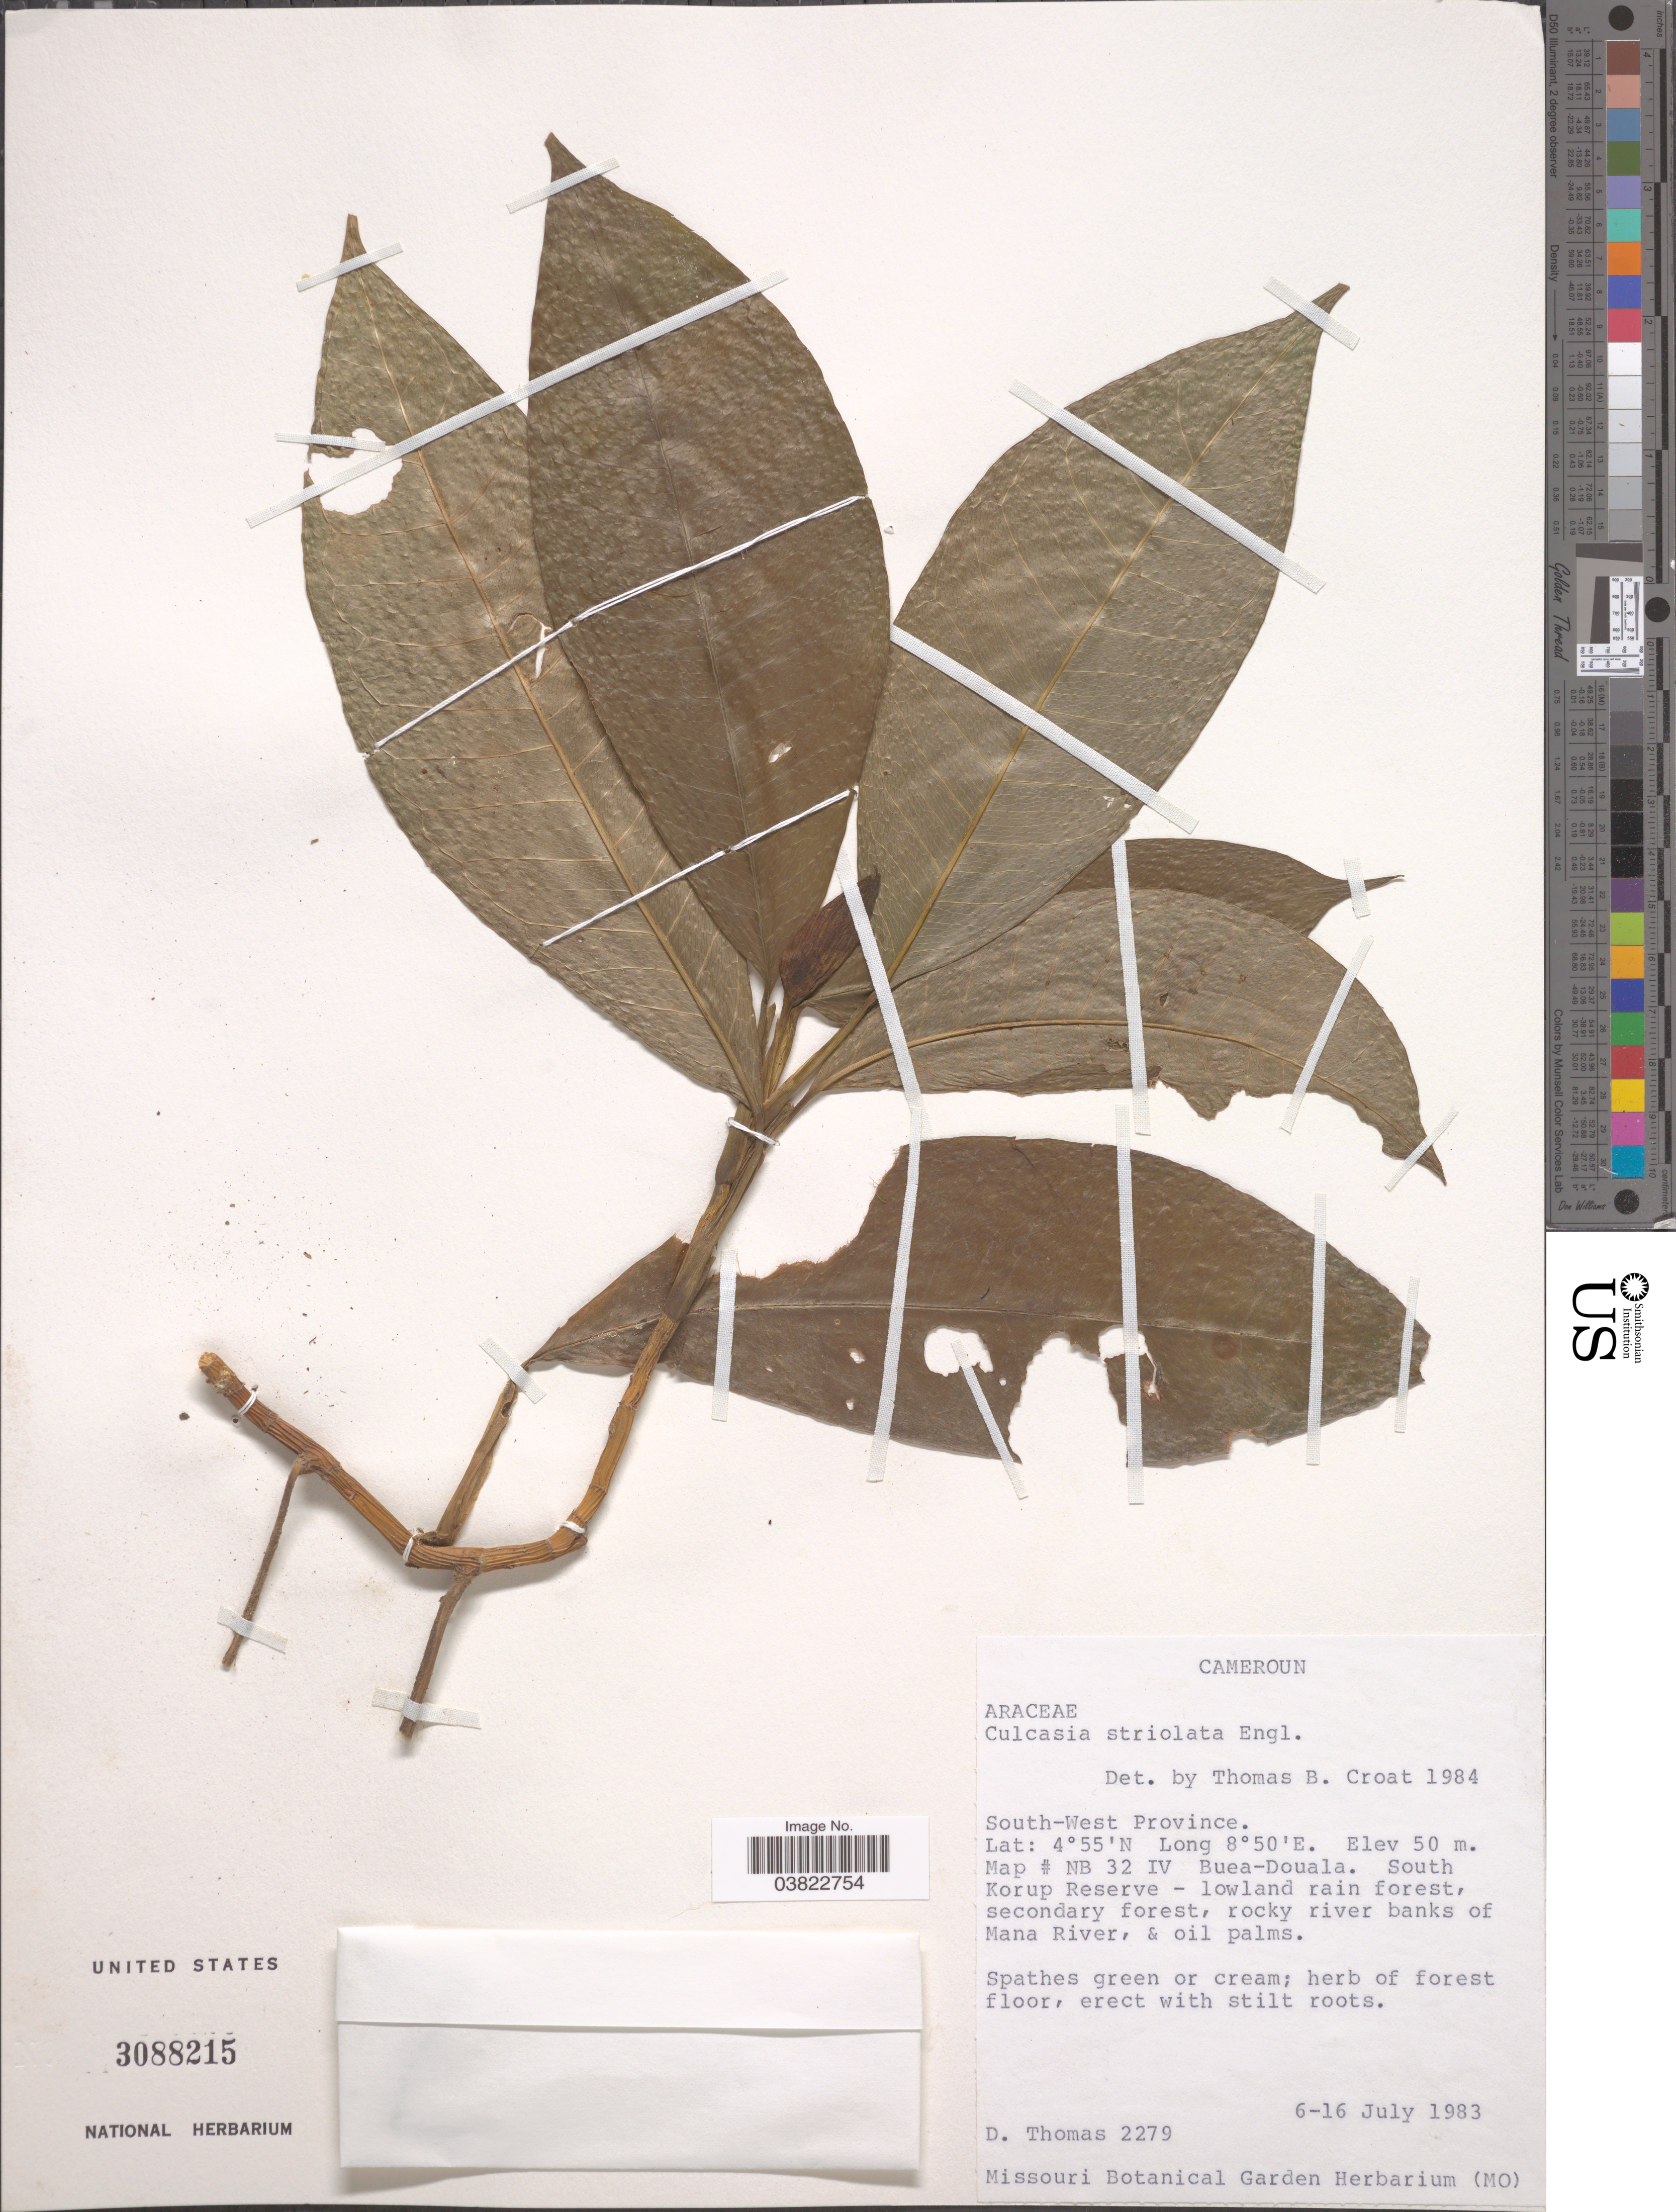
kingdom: Plantae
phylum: Tracheophyta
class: Liliopsida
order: Alismatales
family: Araceae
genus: Culcasia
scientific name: Culcasia striolata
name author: Engl.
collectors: D. Thomas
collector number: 2279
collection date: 1983-07-06/1983-07-16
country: Cameroon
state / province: Sud-Ouest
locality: South-West Province. Map # NB 32 IV Buea-Douala. South Korup Reserve - lowland rain forest, secondary forest, rocky river banks of Mana River, & oil palms.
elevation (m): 50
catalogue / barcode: US 3088215